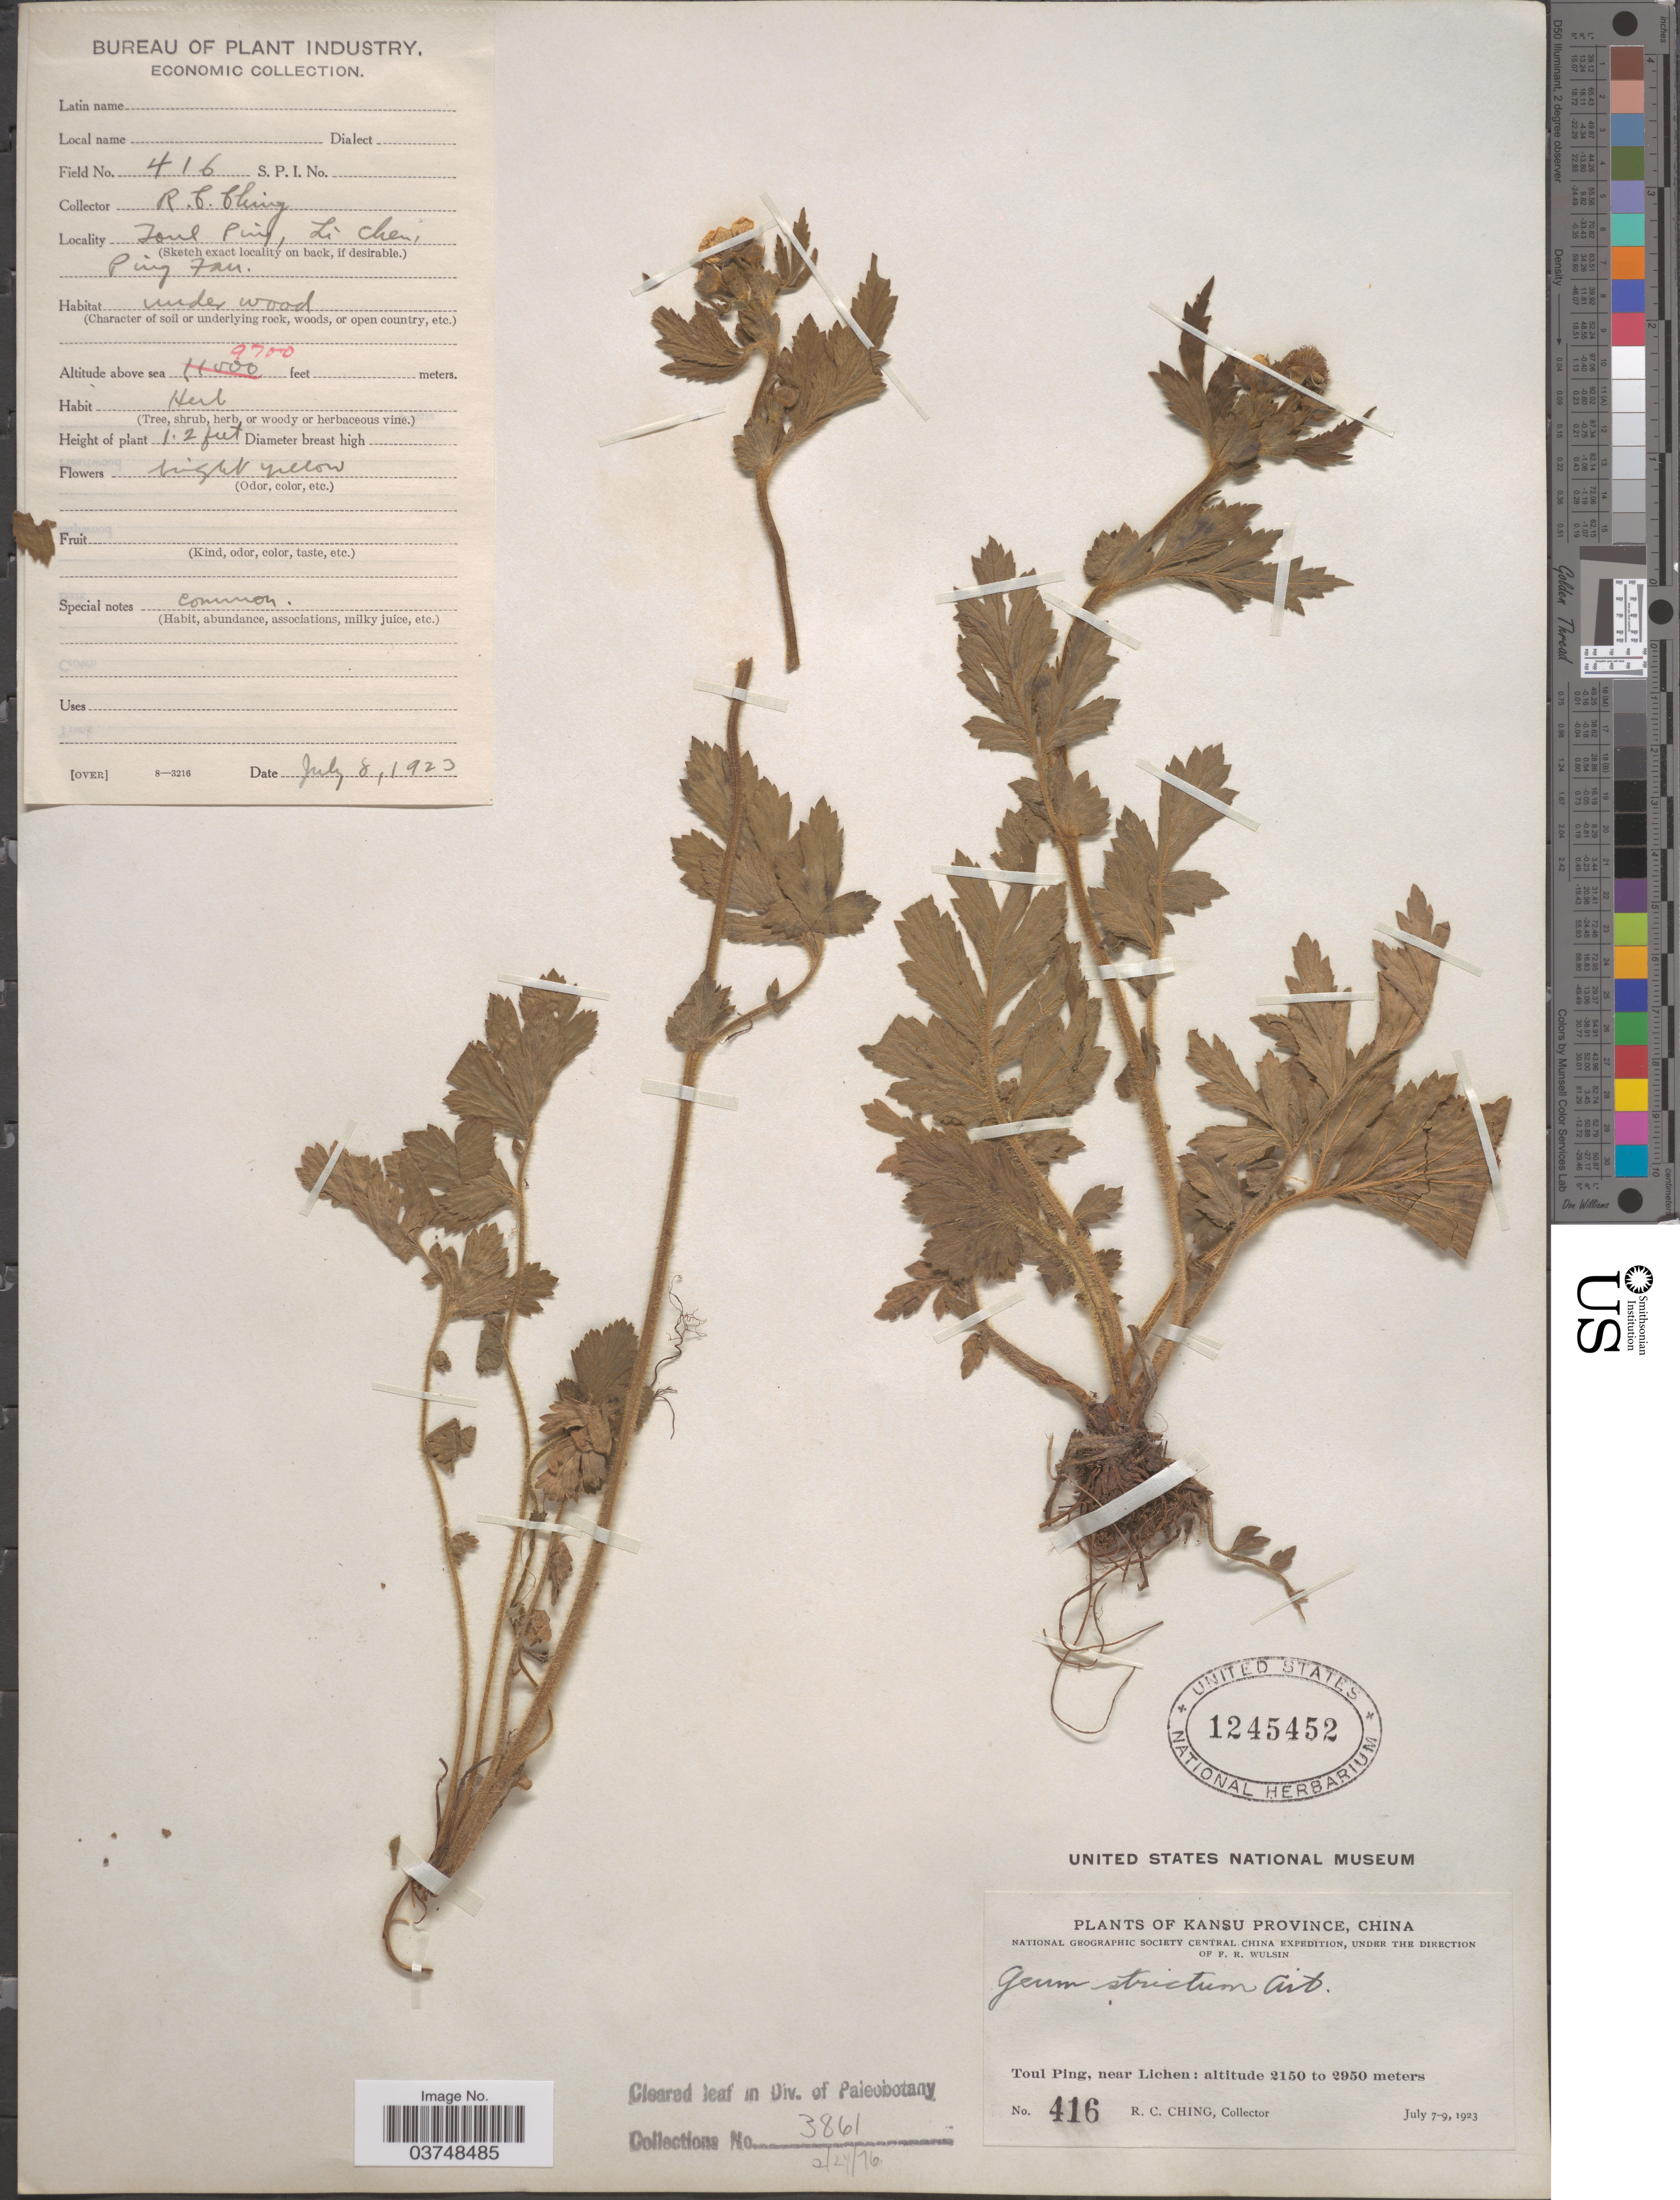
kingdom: Plantae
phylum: Tracheophyta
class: Magnoliopsida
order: Rosales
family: Rosaceae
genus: Geum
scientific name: Geum strictum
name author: Aiton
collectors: R. C. Ching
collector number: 416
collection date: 1923-07-08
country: China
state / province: Gansu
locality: Kansu Province. Toul Ping, near Lichen. Li Chen, Ping Fan.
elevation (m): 2957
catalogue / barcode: US 1245452